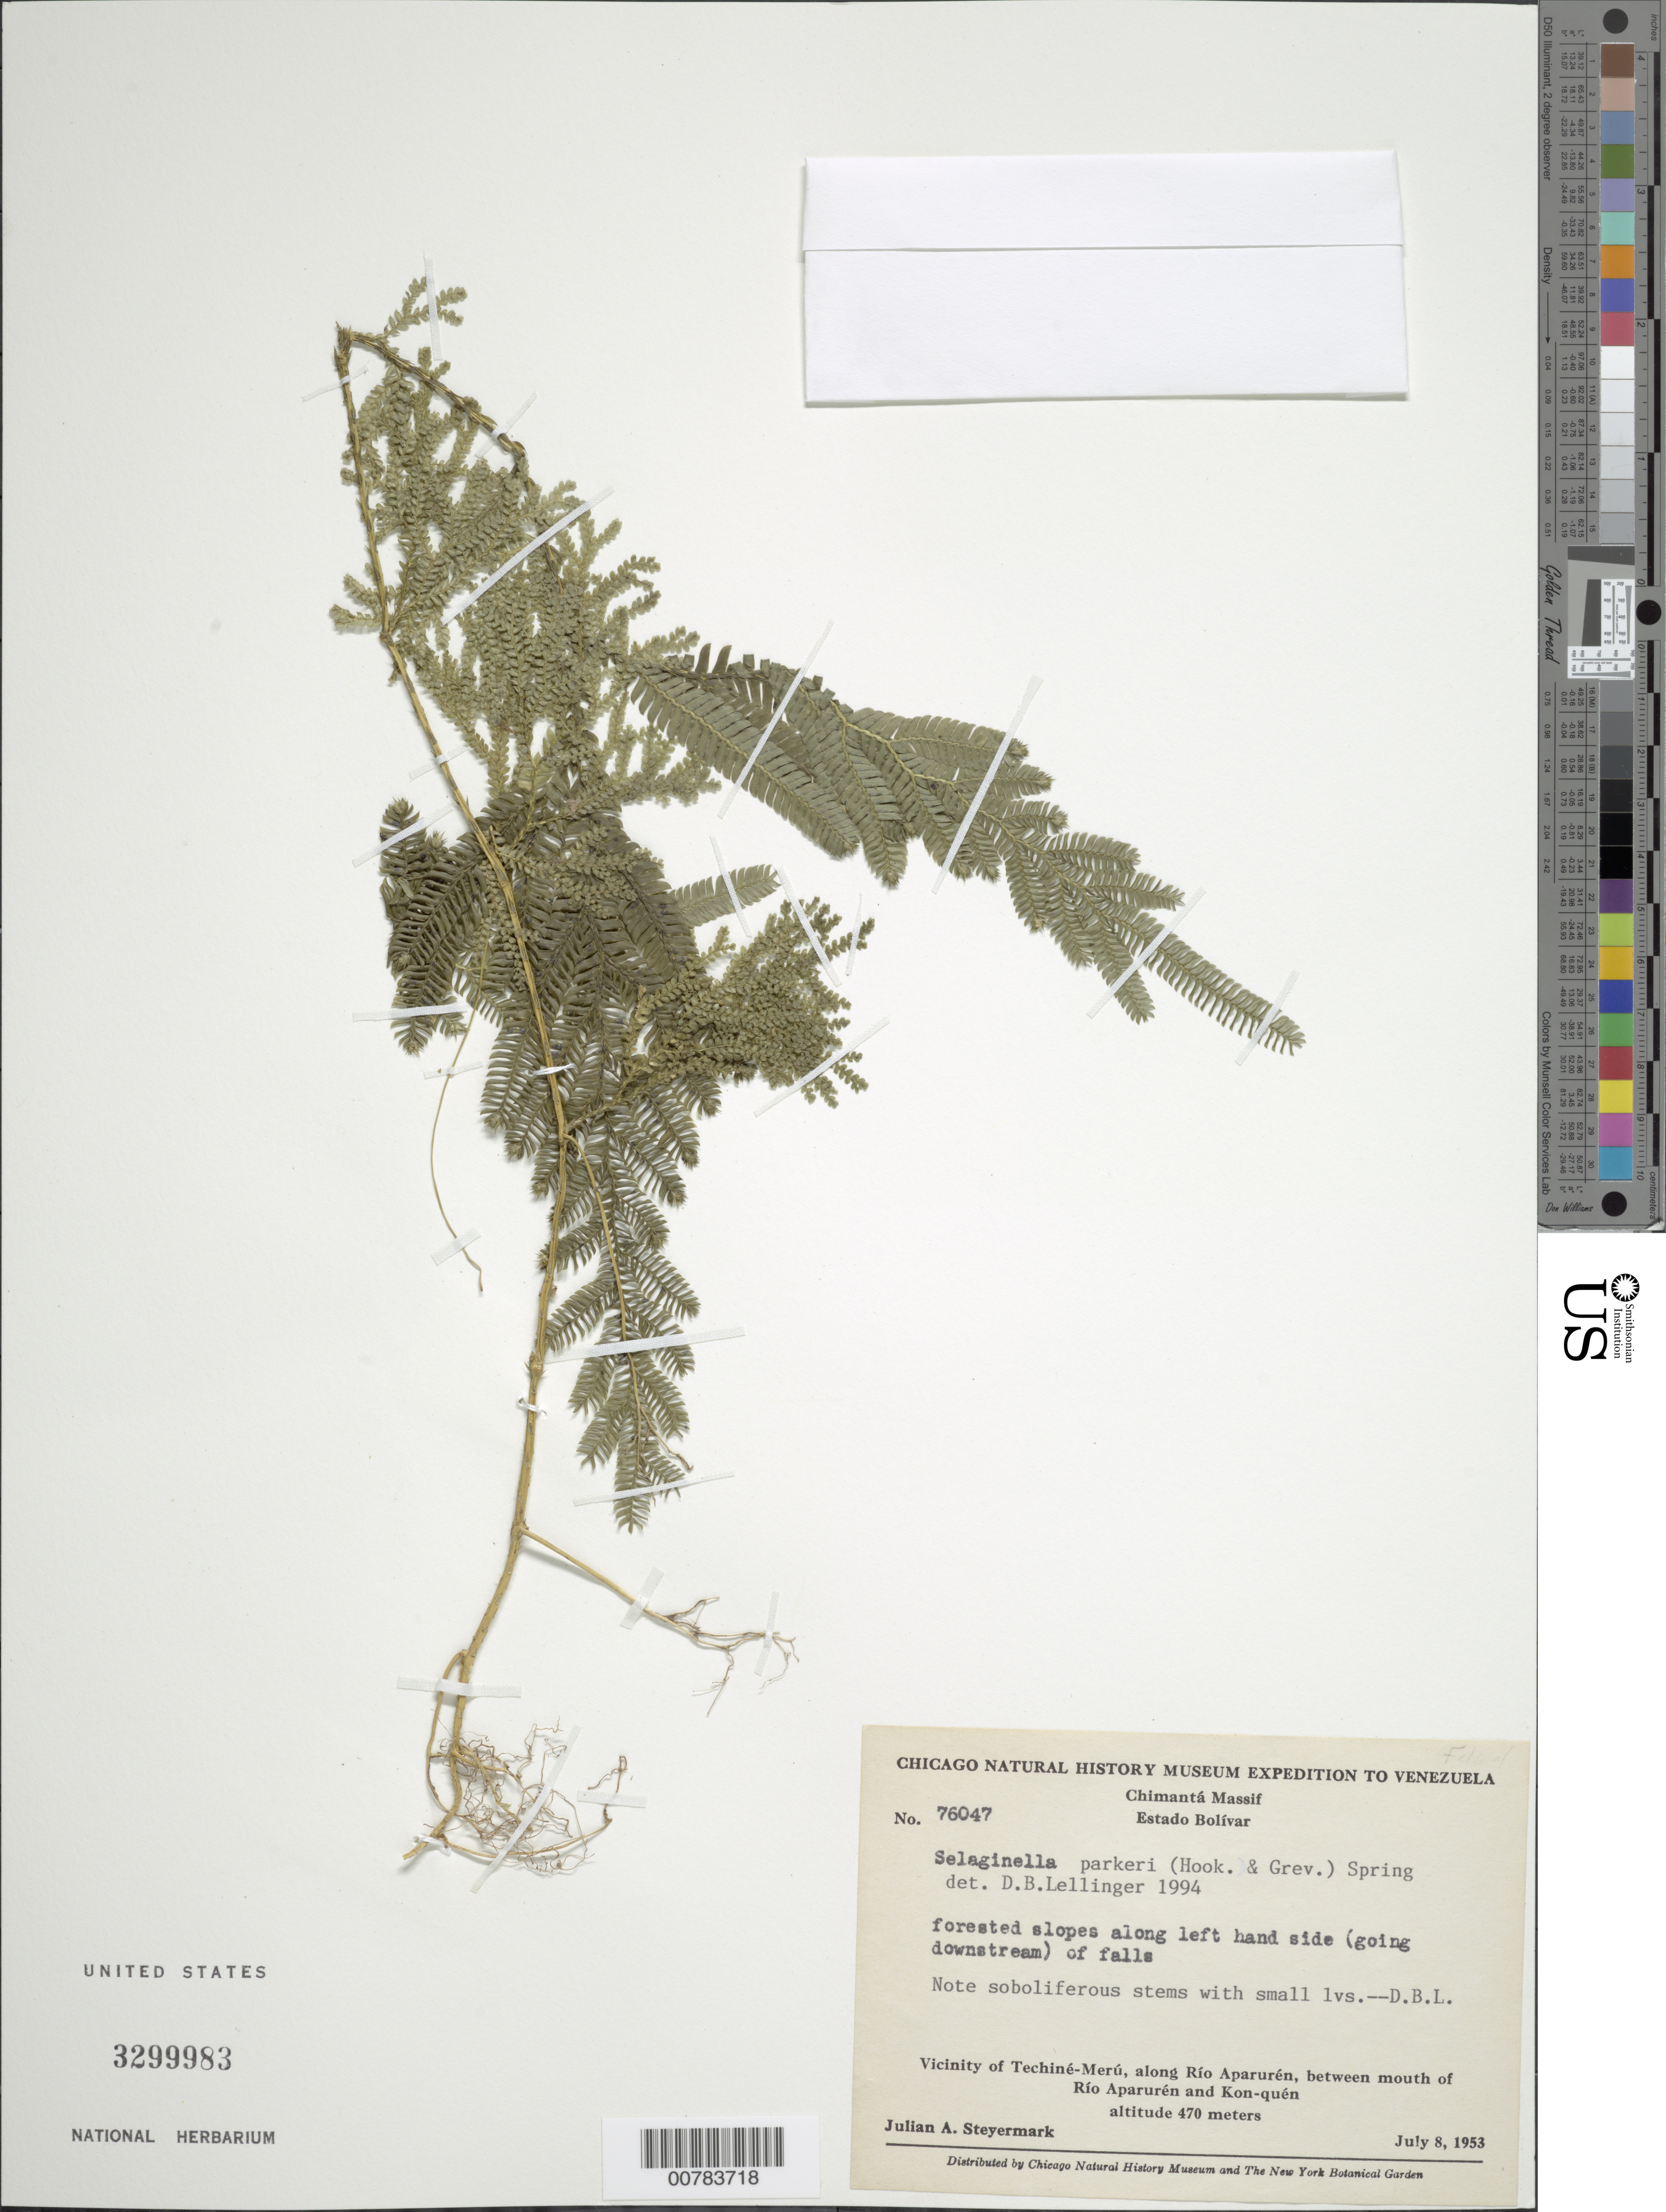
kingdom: Plantae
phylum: Tracheophyta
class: Lycopodiopsida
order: Selaginellales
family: Selaginellaceae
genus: Selaginella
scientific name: Selaginella parkeri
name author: (Hook. & Grev.) Spring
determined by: Lellinger, David B., (BOT), Smithsonian Institution - National Museum of Natural History (UNITED STATES)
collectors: J. Steyermark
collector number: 76047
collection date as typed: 8-Jul-53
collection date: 1953-07-08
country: Venezuela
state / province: Bolívar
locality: Chimantá Massif, vicinity of Techiné-Merú, along Río Aparurén, between mouth of Río Aparurén and Kon-quén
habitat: Forested slopes along left hand side (going downstream) of falls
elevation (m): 470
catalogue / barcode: US 3299983